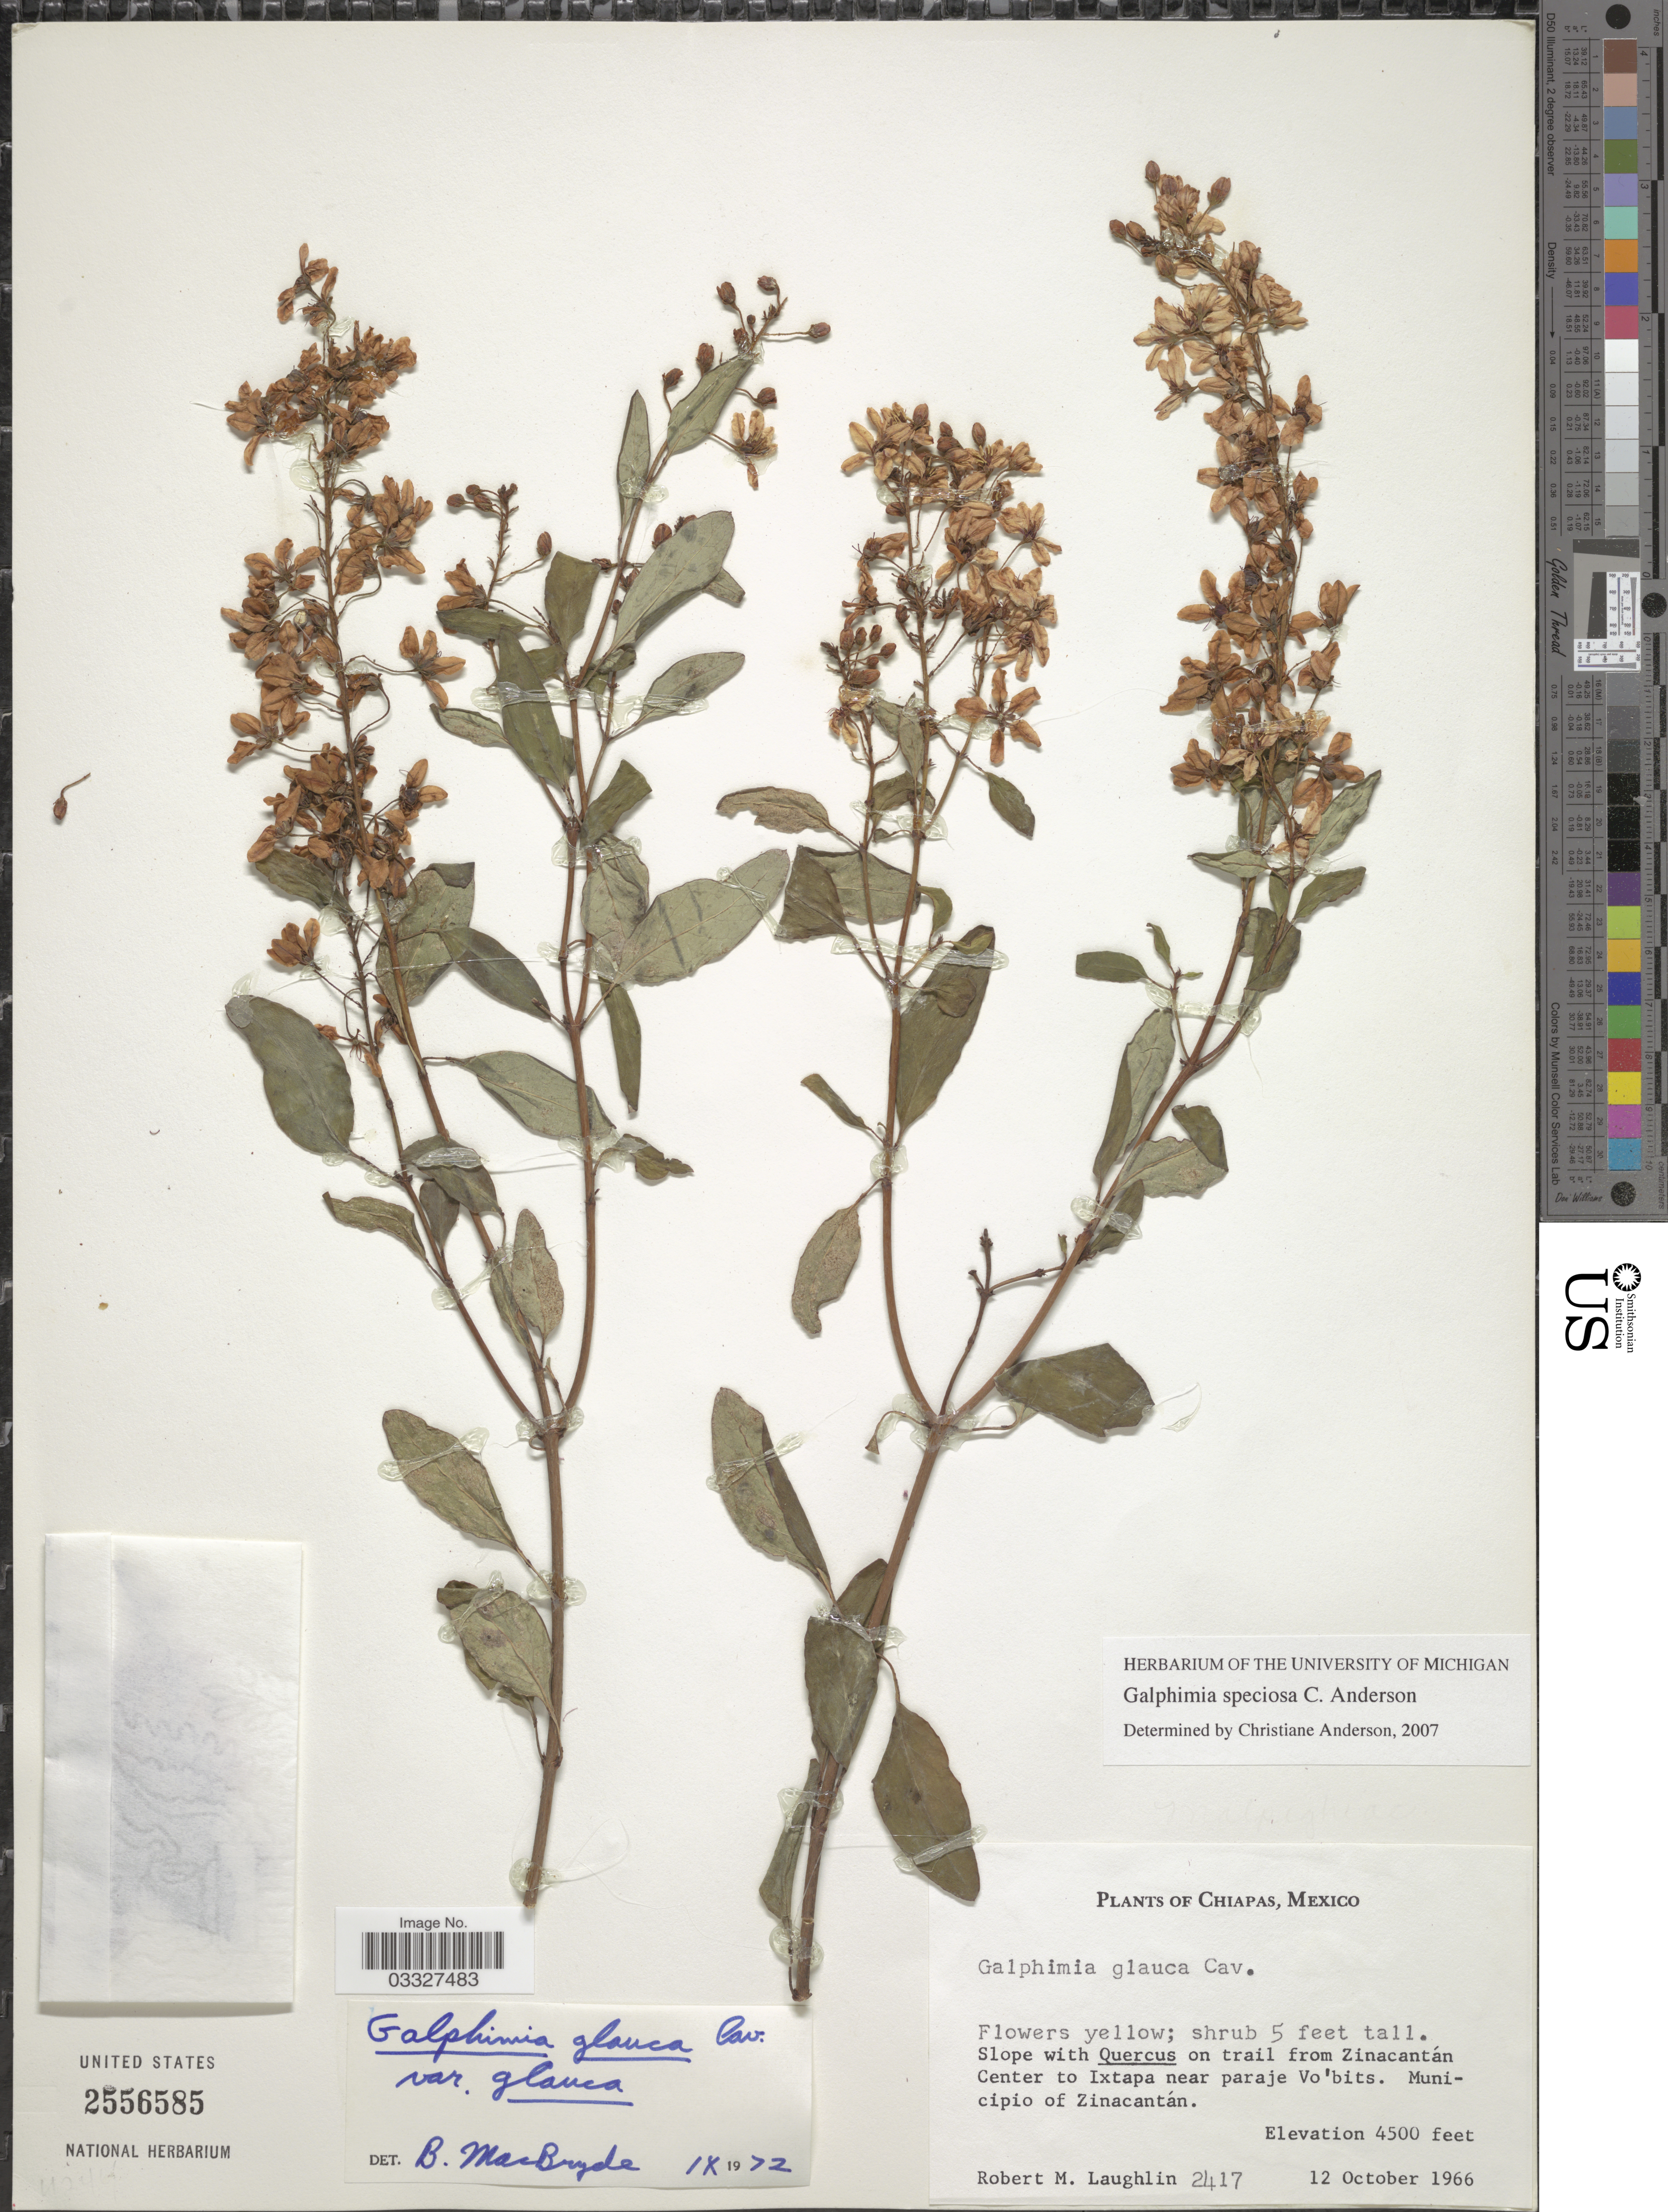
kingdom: Plantae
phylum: Tracheophyta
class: Magnoliopsida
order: Malpighiales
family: Malpighiaceae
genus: Galphimia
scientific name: Galphimia speciosa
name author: C.E. Anderson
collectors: R. M. Laughlin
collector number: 2417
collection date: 1966-10-12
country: Mexico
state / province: Chiapas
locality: on trail from Zinacantán Center to Ixtapa near paraje Vo'bits. Municipio of Zinacantán.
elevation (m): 1372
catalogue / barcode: US 2556585